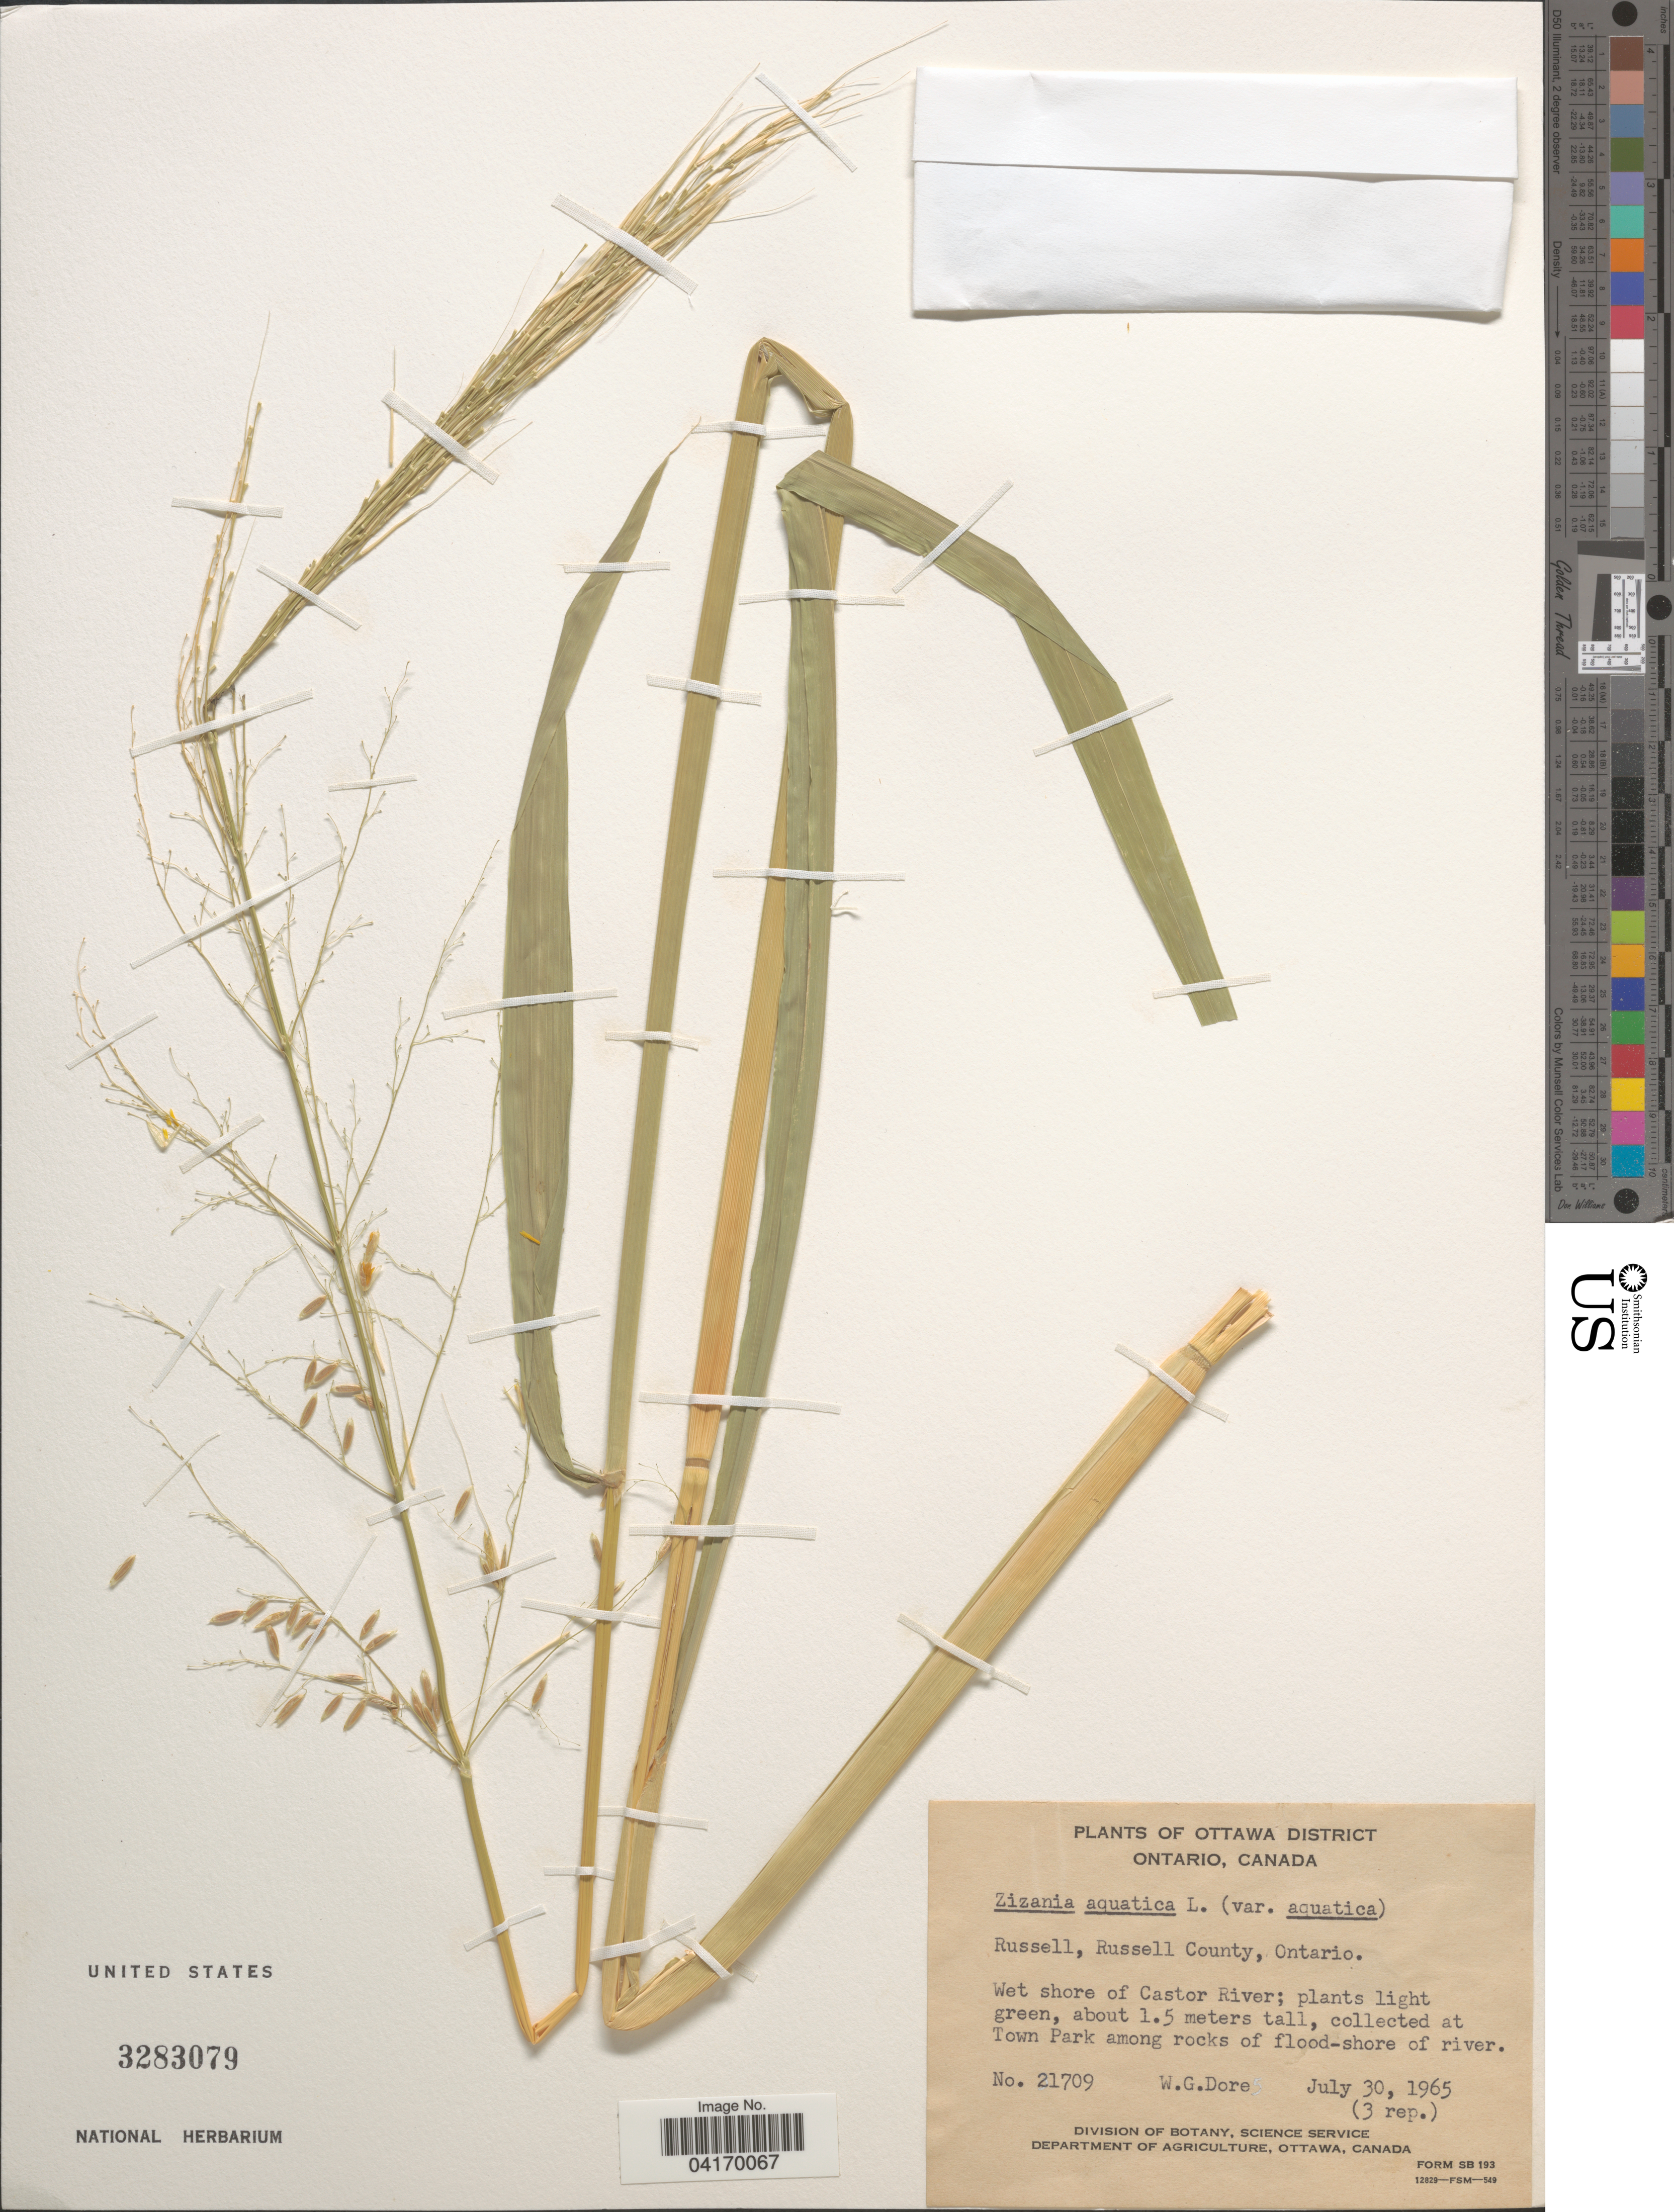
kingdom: Plantae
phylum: Tracheophyta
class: Liliopsida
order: Poales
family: Poaceae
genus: Zizania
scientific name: Zizania aquatica var. aquatica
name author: L.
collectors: W. Dore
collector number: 21709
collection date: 1965-07-30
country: Canada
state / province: Ontario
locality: Ottawa District. Russell, Russell County. Wet shore of Castor River. At Town Park among rocks of flood-shore of river.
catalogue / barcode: US 3283079